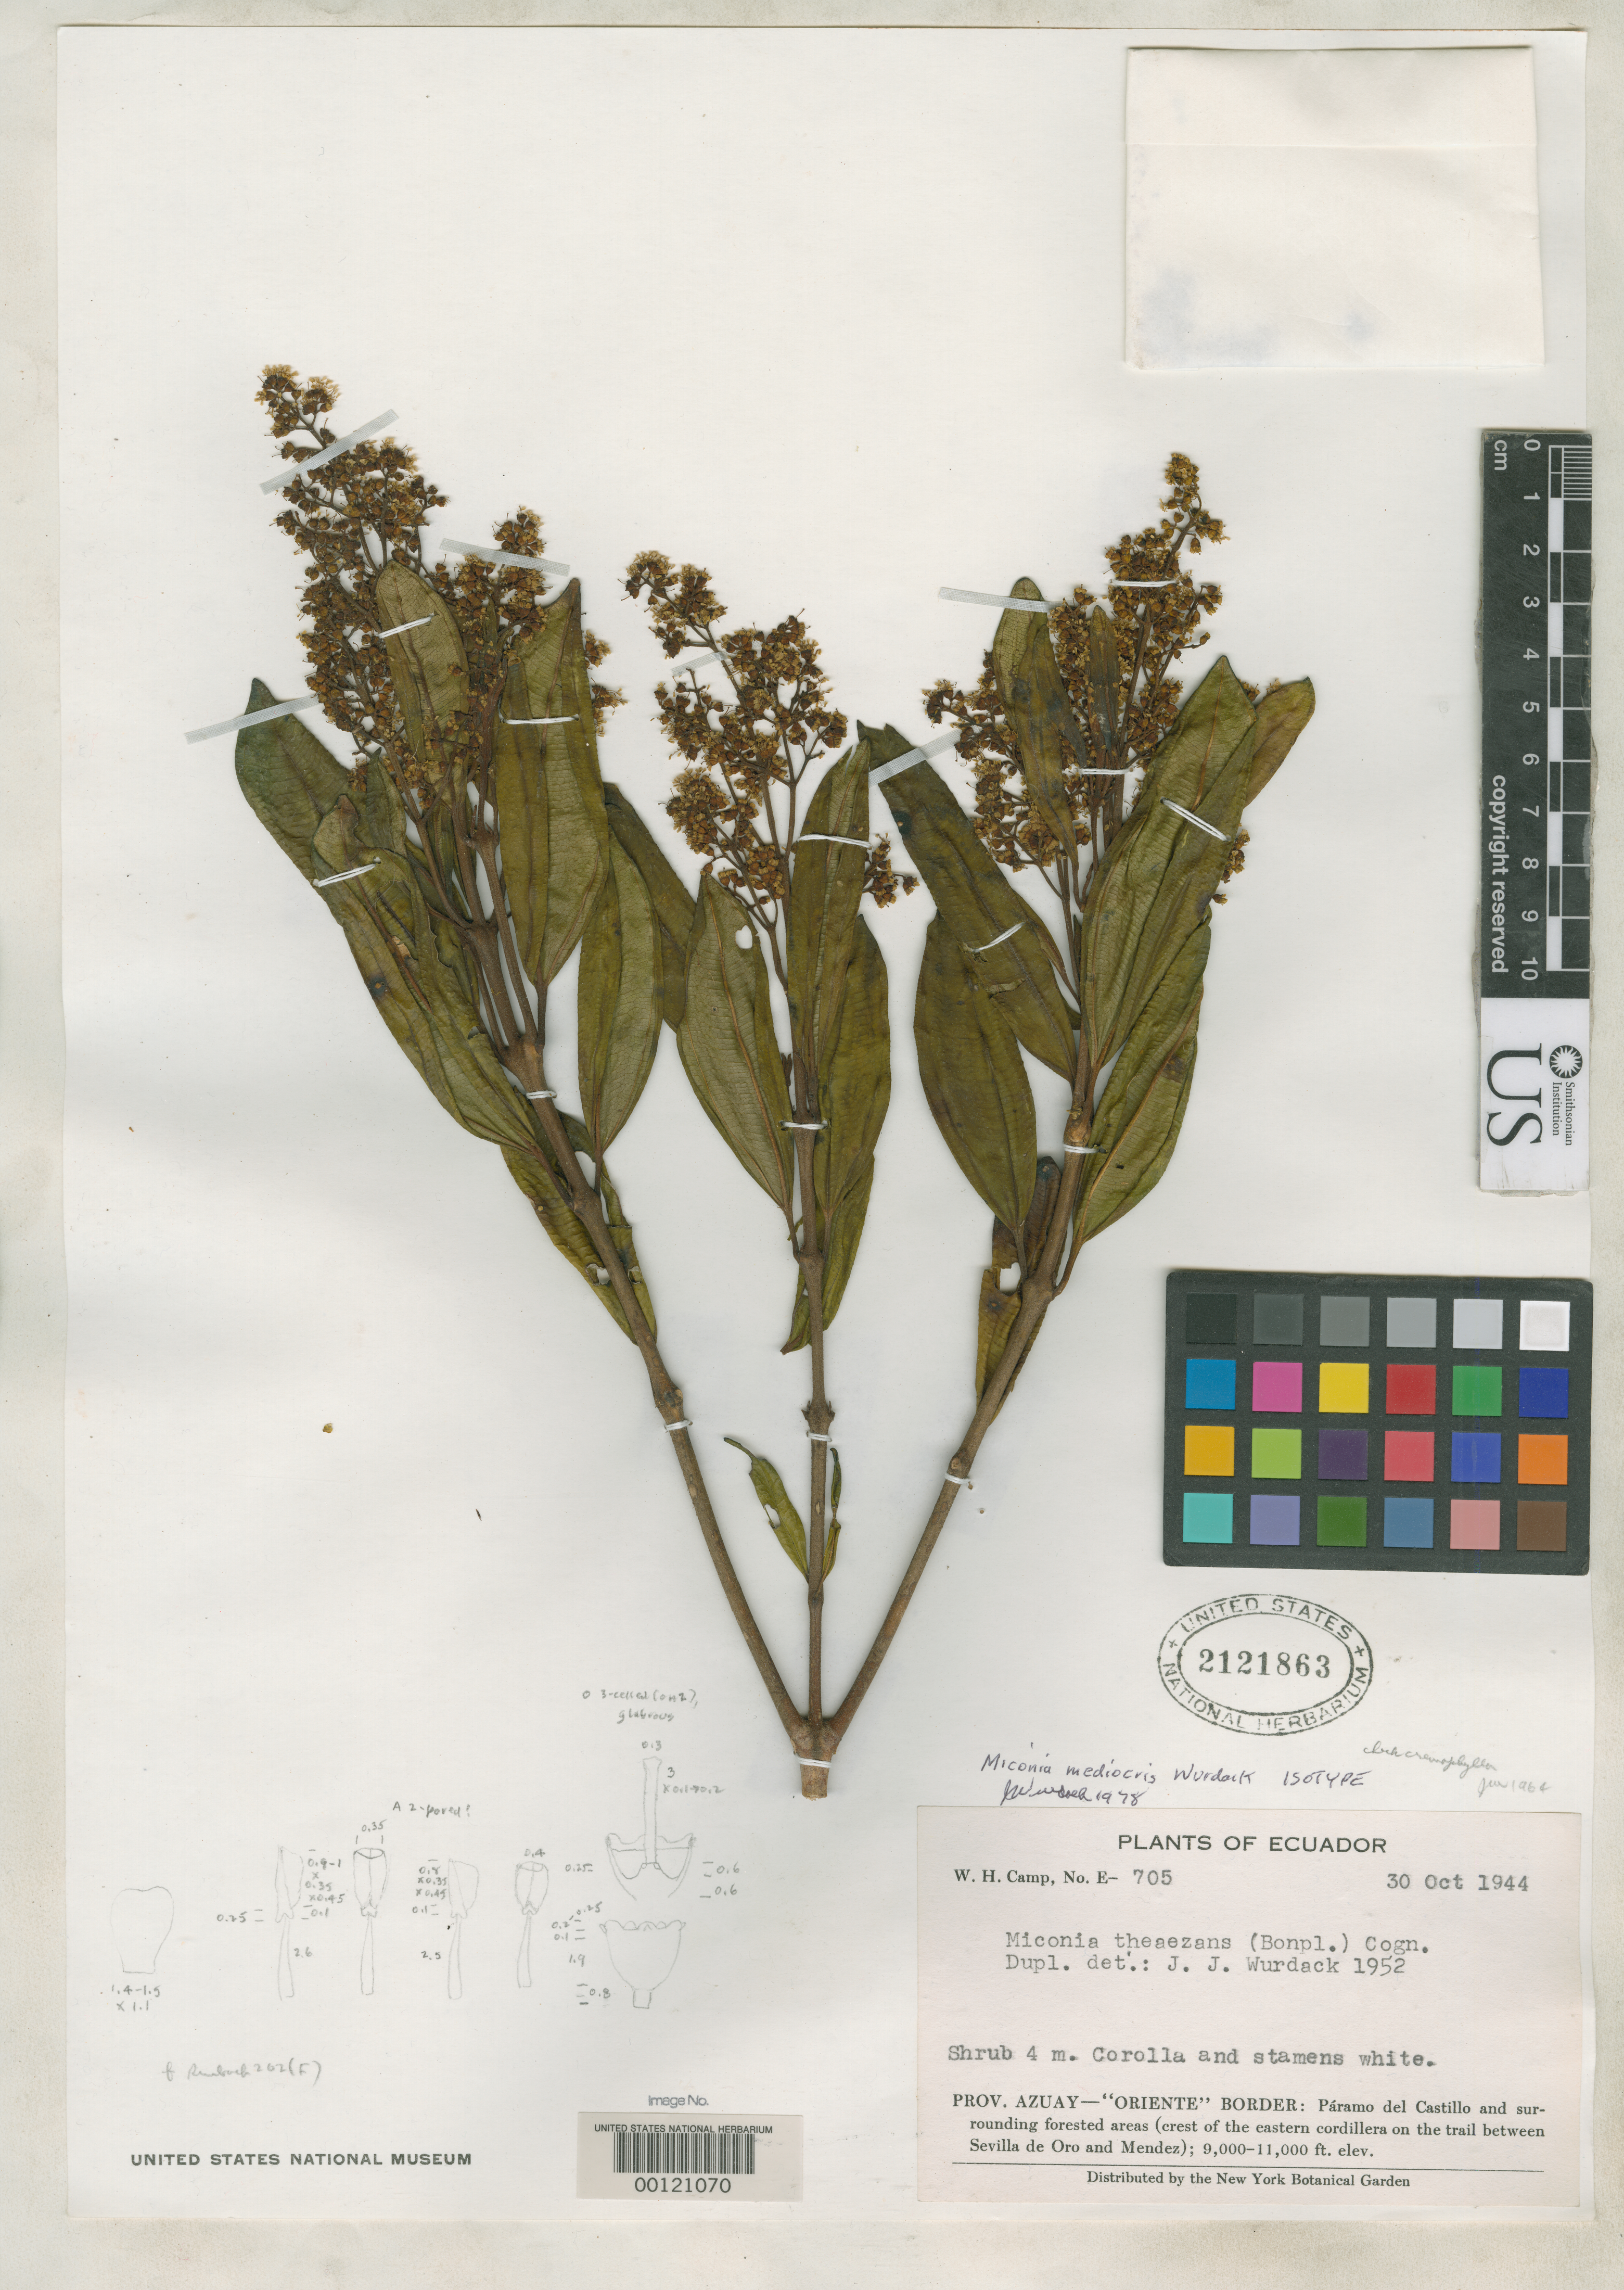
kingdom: Plantae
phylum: Tracheophyta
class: Magnoliopsida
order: Myrtales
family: Melastomataceae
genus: Miconia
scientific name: Miconia mediocris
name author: Wurdack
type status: Isotype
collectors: W. H. Camp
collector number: E-705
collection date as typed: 30 Oct 1944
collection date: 1944-10-30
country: Ecuador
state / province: Azuay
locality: Paramo del Castillo.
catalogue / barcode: US 2121863